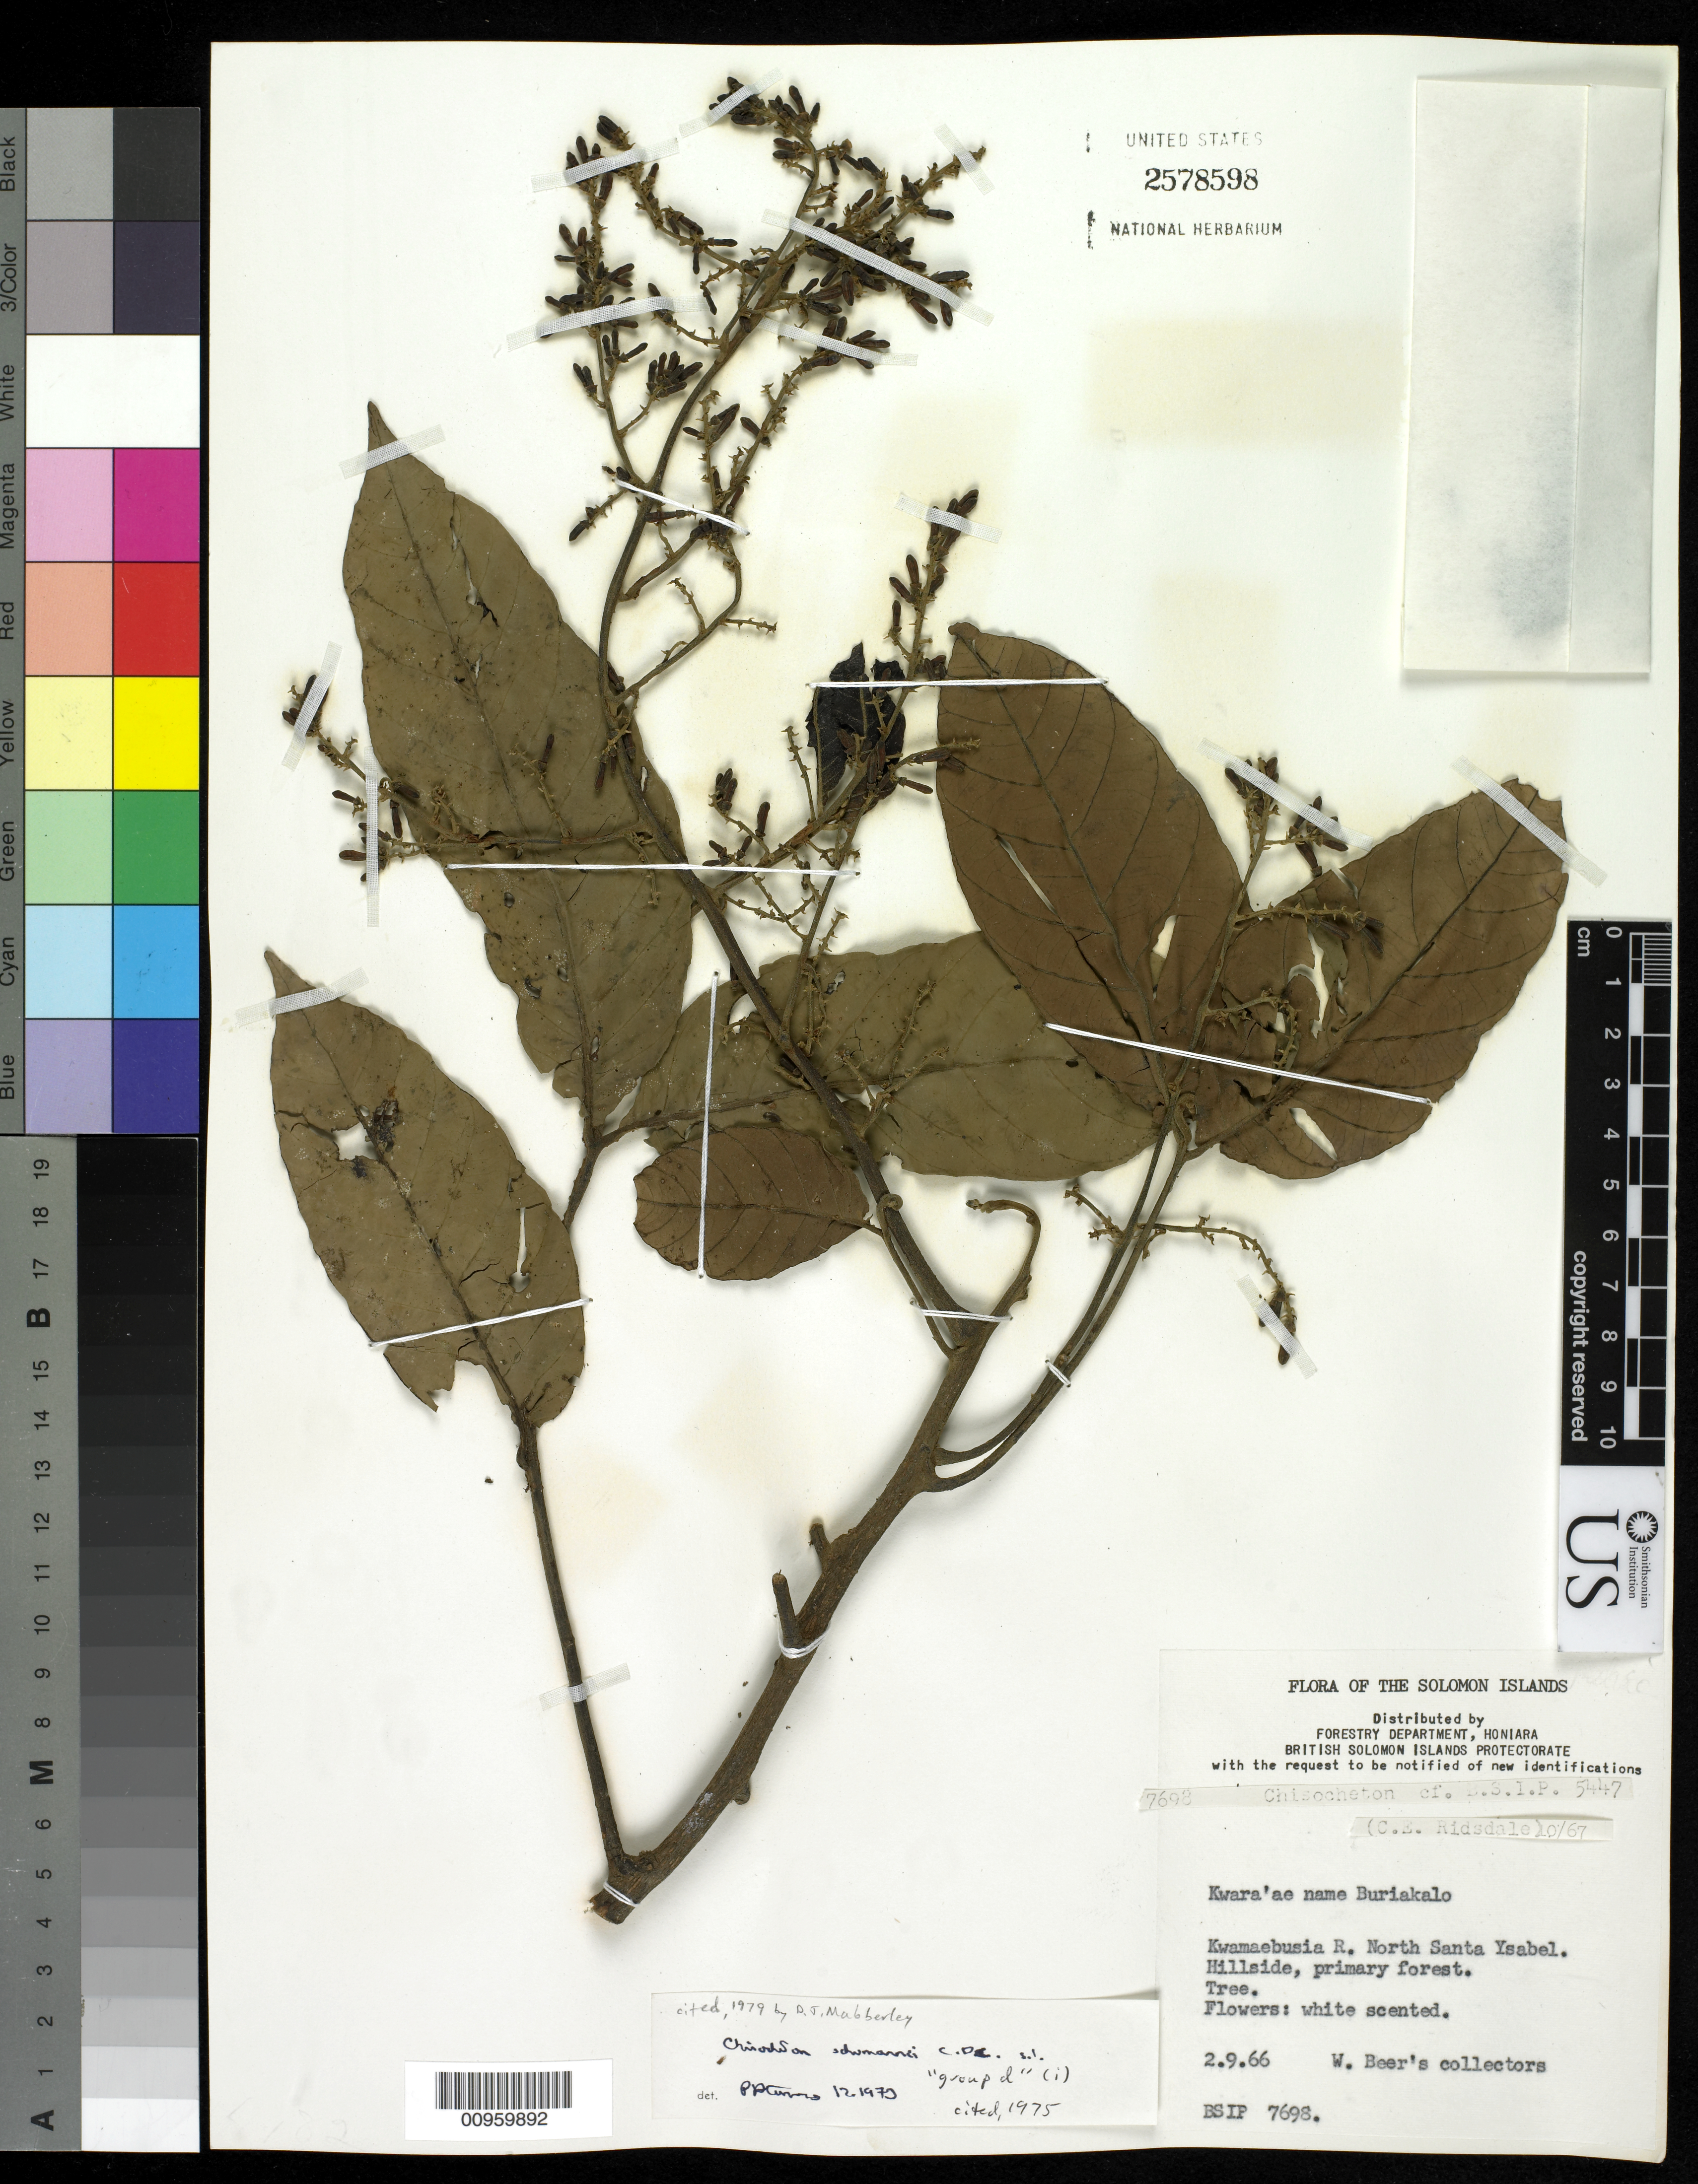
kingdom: Plantae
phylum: Tracheophyta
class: Magnoliopsida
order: Sapindales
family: Meliaceae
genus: Chisocheton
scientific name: Chisocheton schumannii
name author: C. DC.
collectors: W. Beer's Collectors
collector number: BSIP 7698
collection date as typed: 09 Feb 1966 or 02 Sep 1966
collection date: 1966-02-09 or 1966-09-02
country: Solomon Islands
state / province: Isabel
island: Santa Isabel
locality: Kwamaebusia R.; Hillside, primary forest.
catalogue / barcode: US 2578598